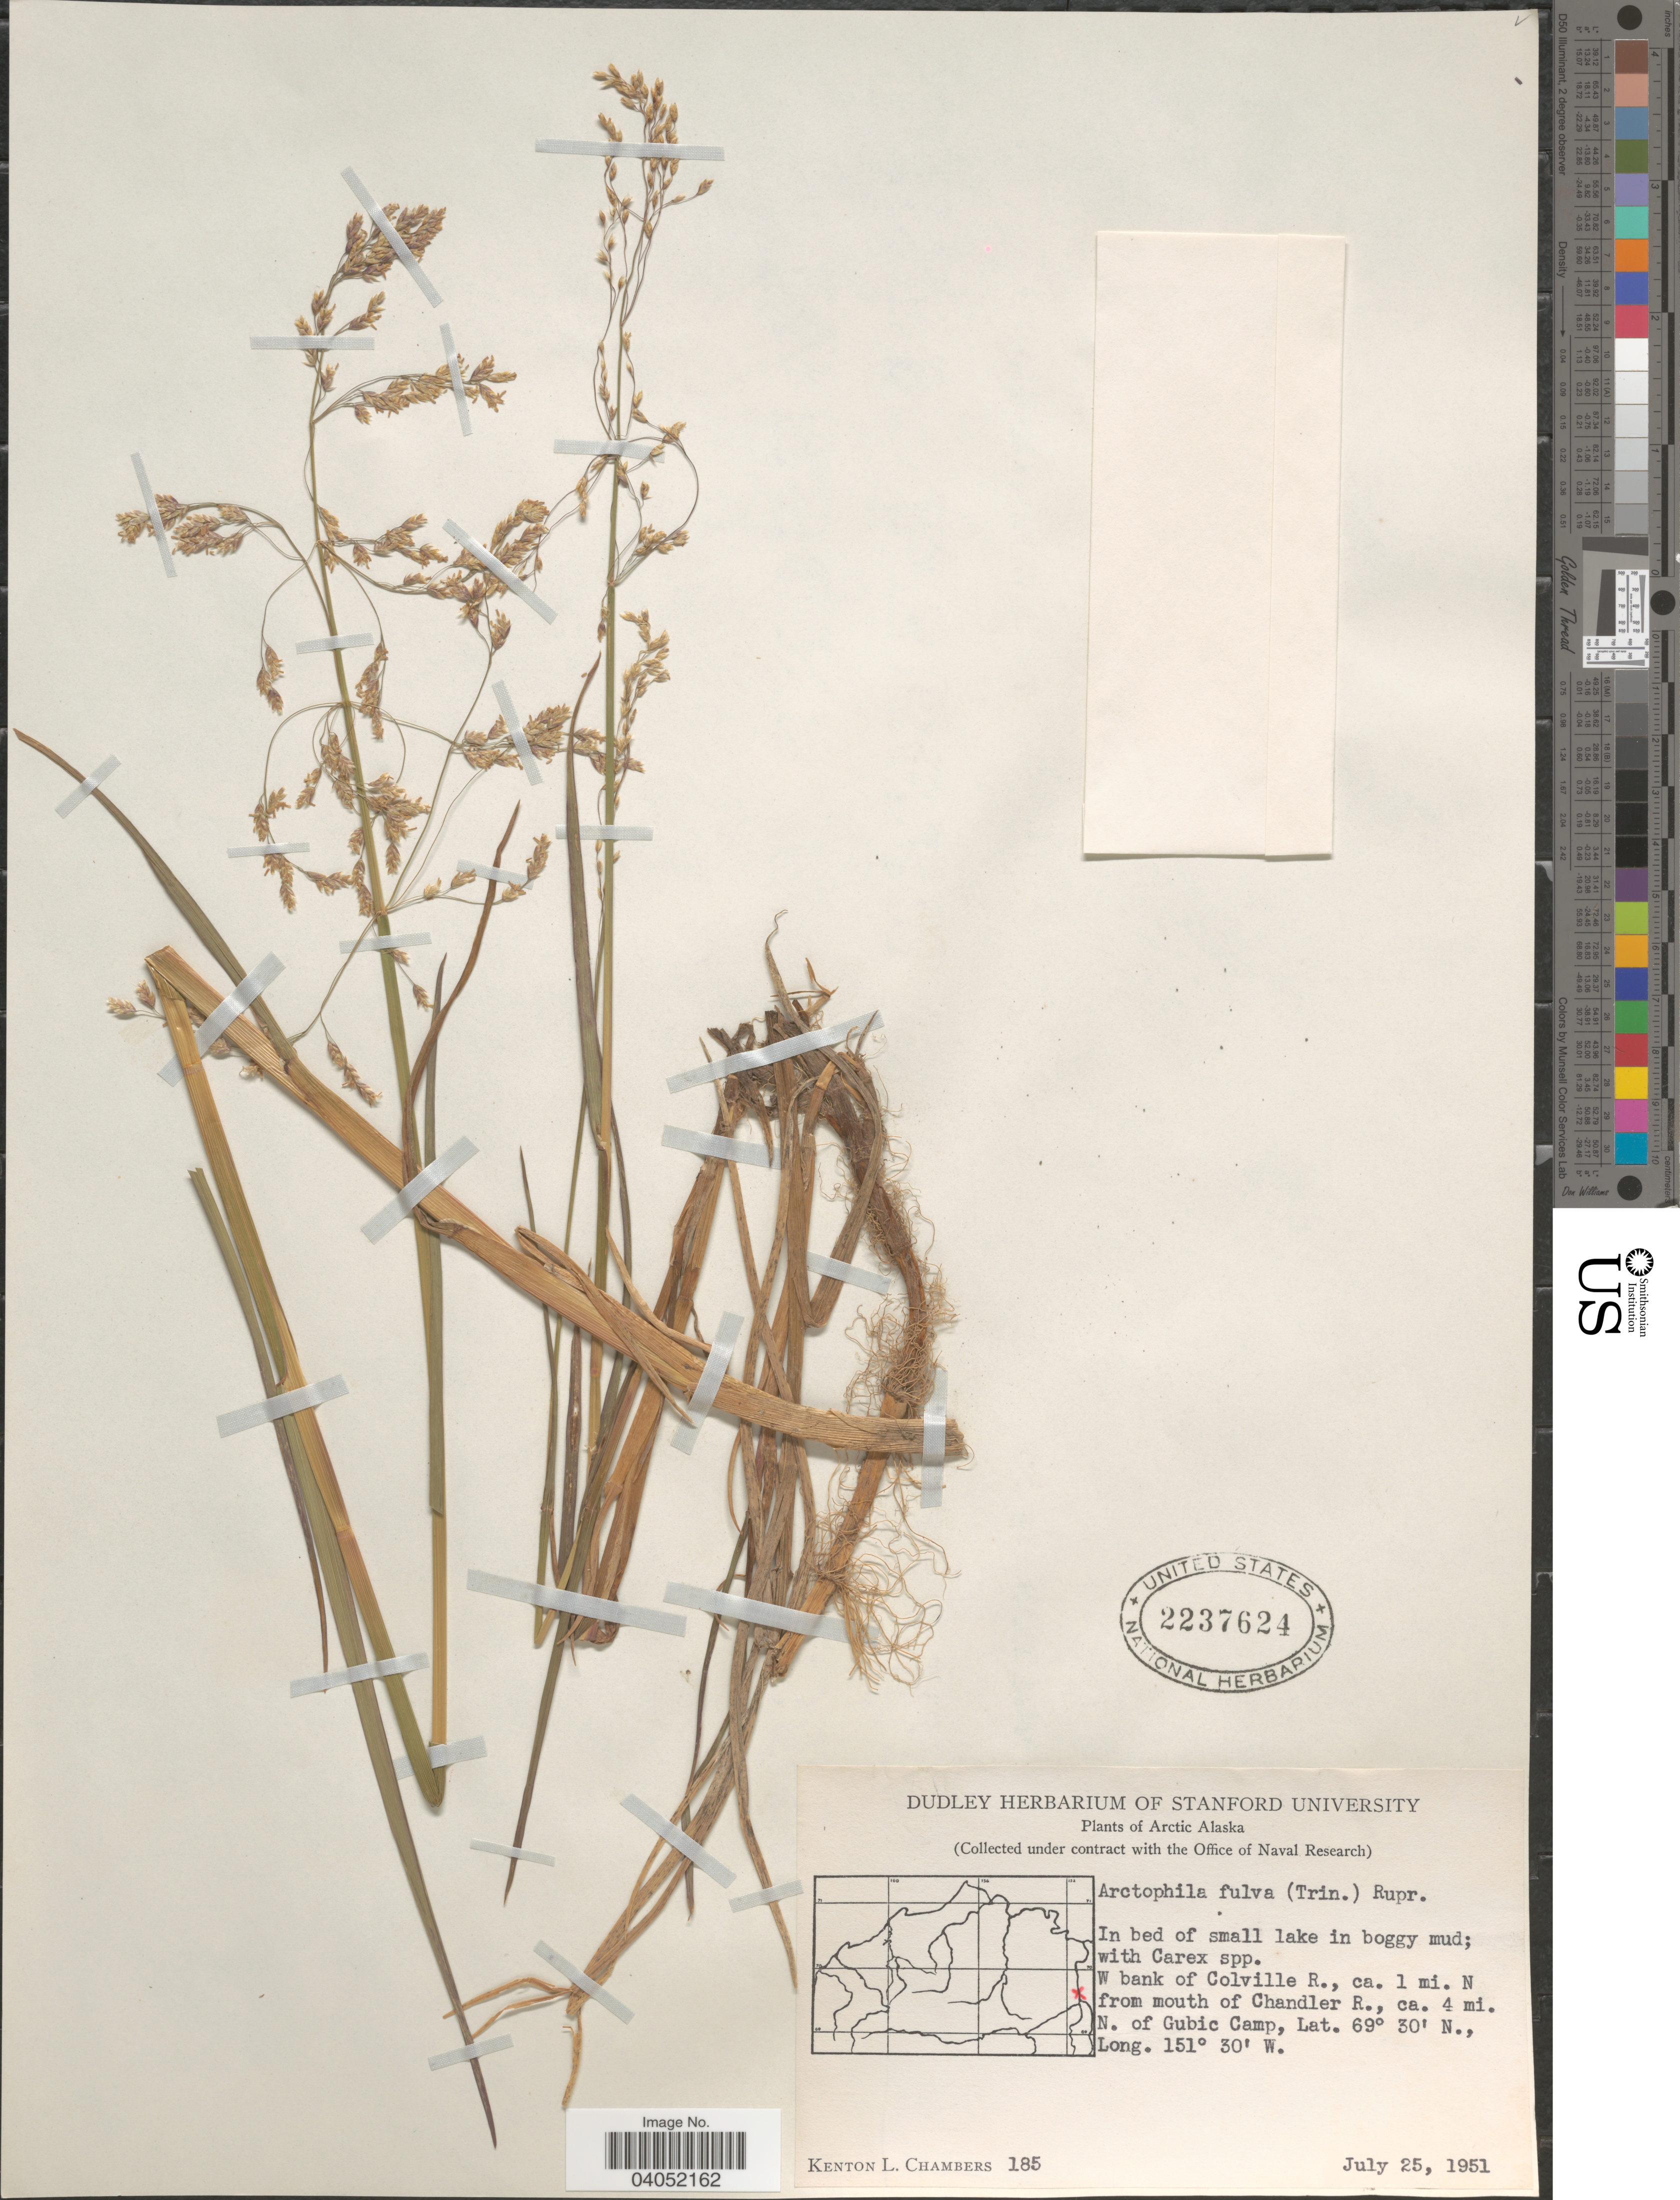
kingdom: Plantae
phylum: Tracheophyta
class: Liliopsida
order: Poales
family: Poaceae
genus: Arctophila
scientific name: Arctophila fulva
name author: (Trin.) Andersson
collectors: K. L. Chambers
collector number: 185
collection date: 1951-07-25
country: United States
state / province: Alaska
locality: Arctic Alaska. W bank of Colville R., ca. 1 mi. N from mouth of Chandler R., ca. 4 mi. N. of Gubic Camp.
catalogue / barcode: US 2237624